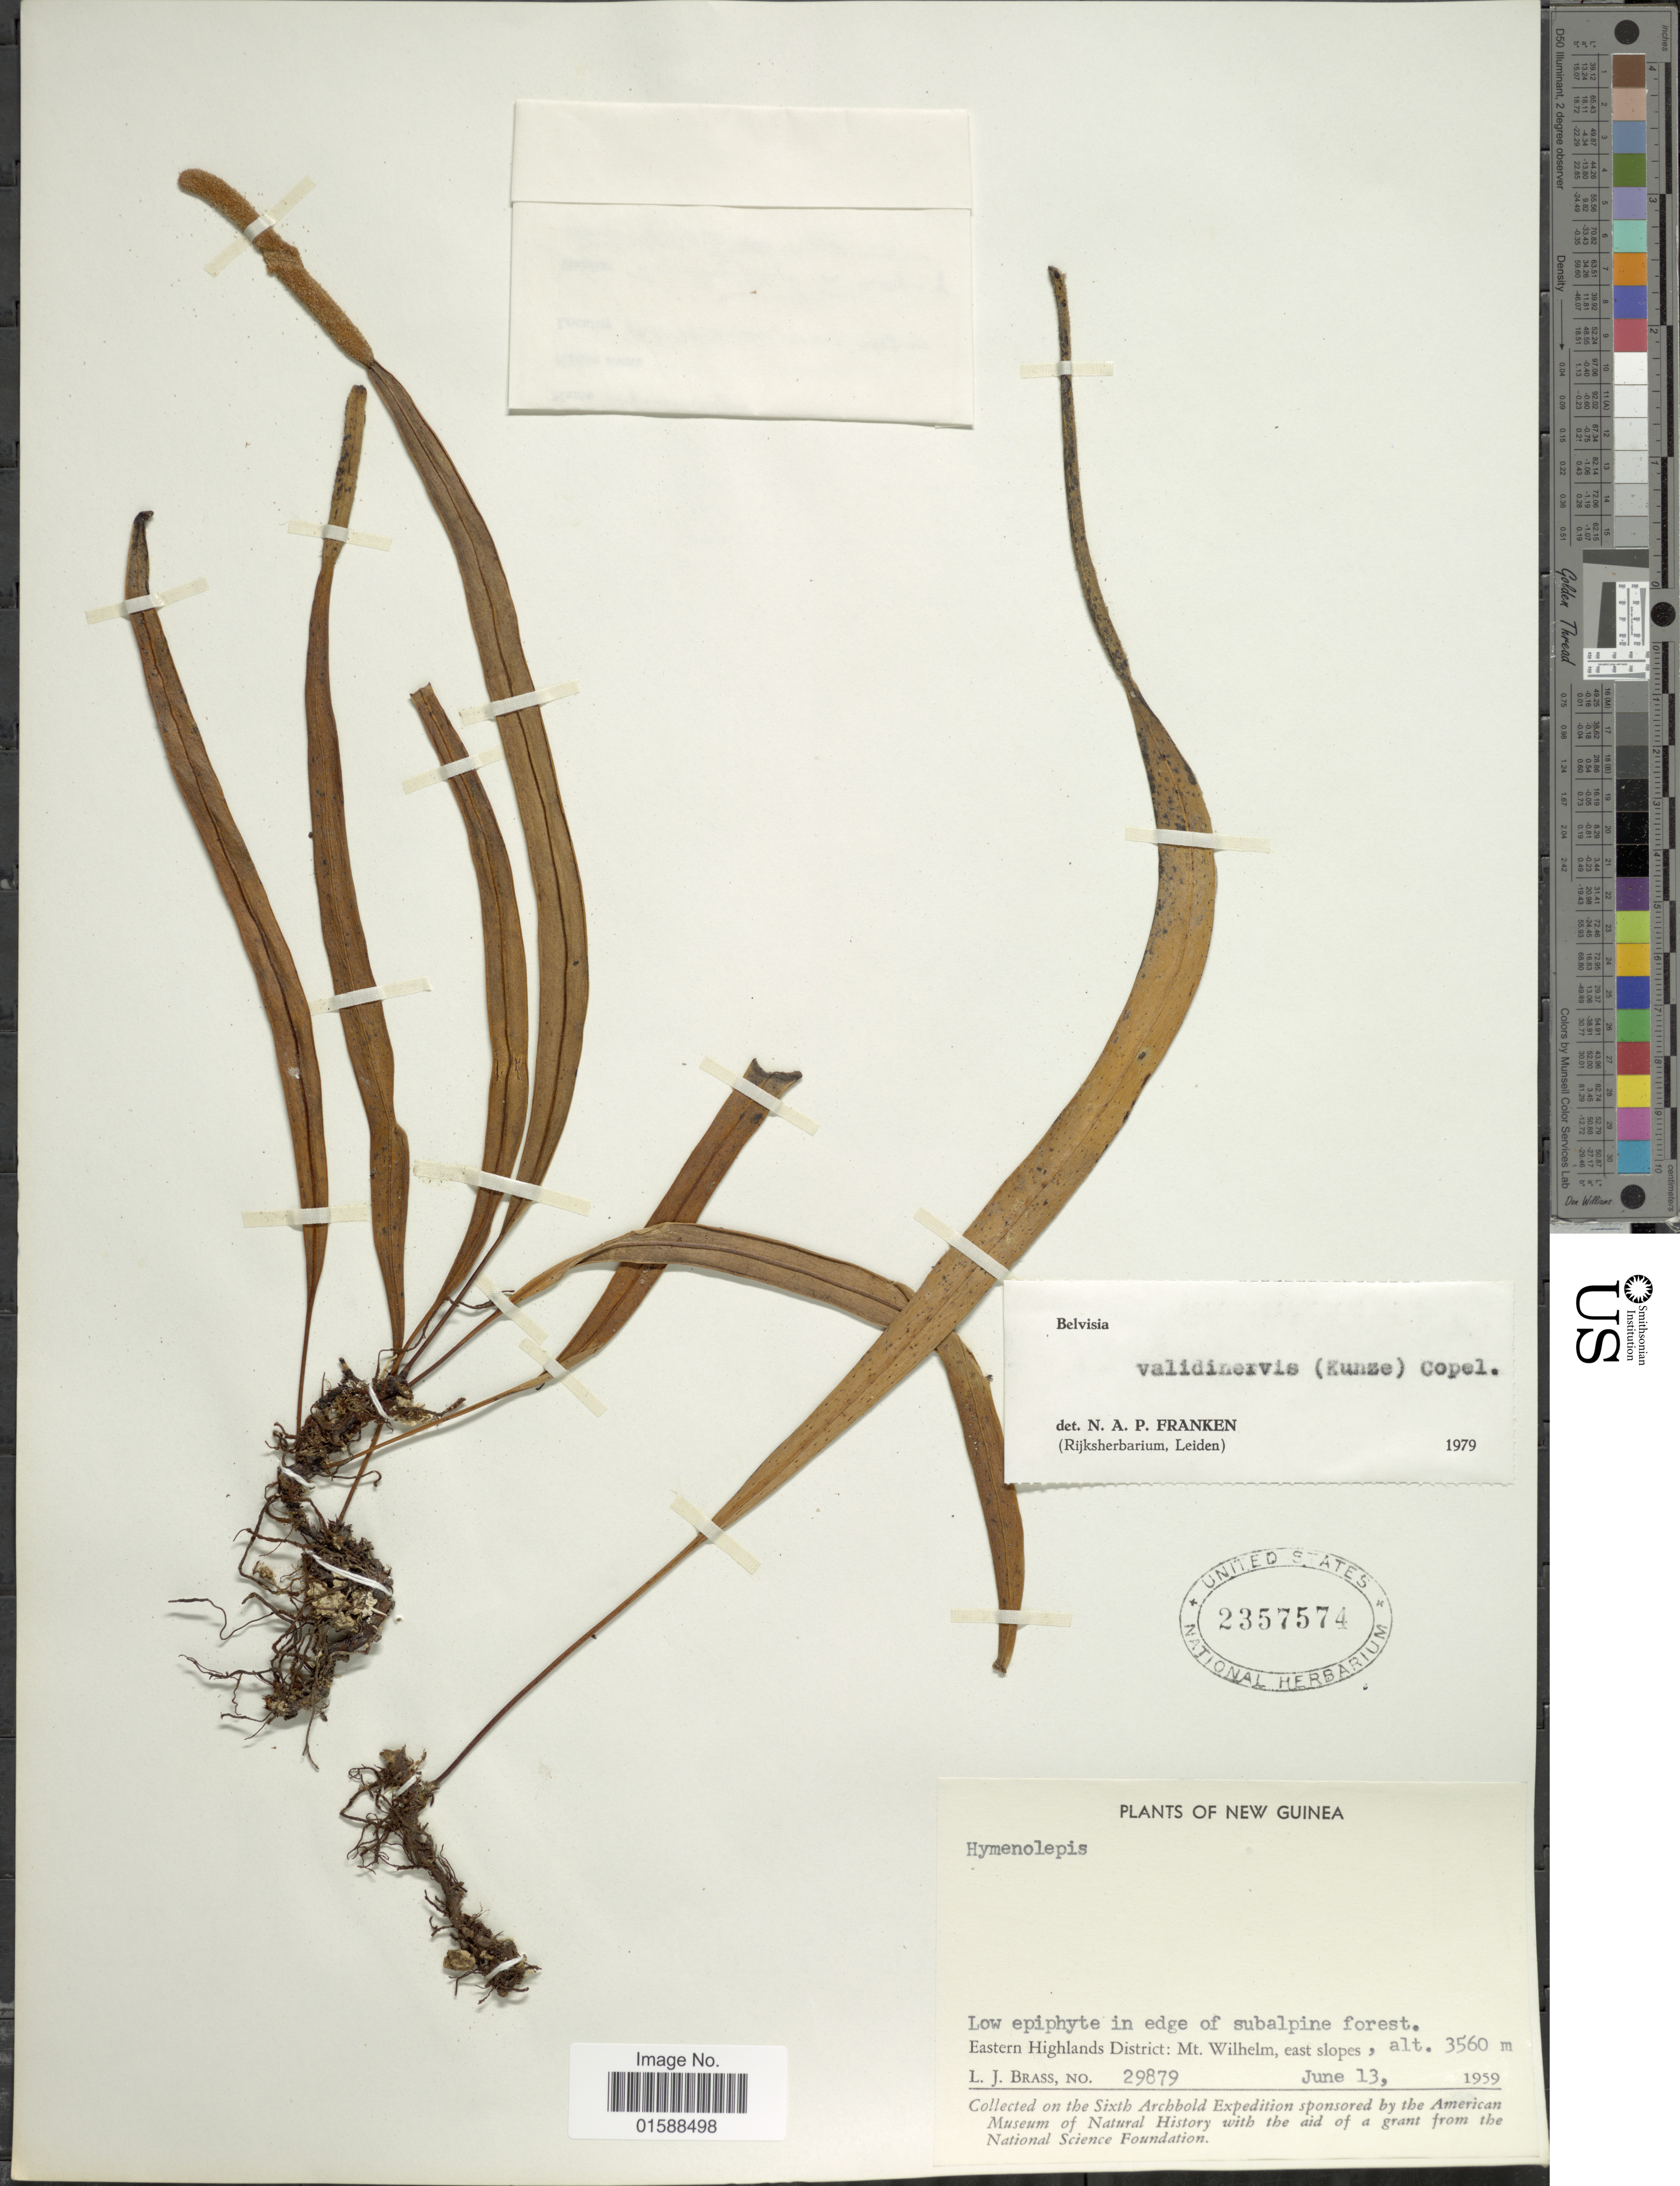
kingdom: Plantae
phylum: Tracheophyta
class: Polypodiopsida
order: Polypodiales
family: Polypodiaceae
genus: Lepisorus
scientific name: Lepisorus validinervis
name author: (Kunze) Li S. Wang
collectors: L. J. Brass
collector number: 29879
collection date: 1959-06-13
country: Papua New Guinea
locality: New Guinea. Eastern Highlands District: Mt. Wilhelm, east slopes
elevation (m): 3560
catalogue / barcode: US 2357574